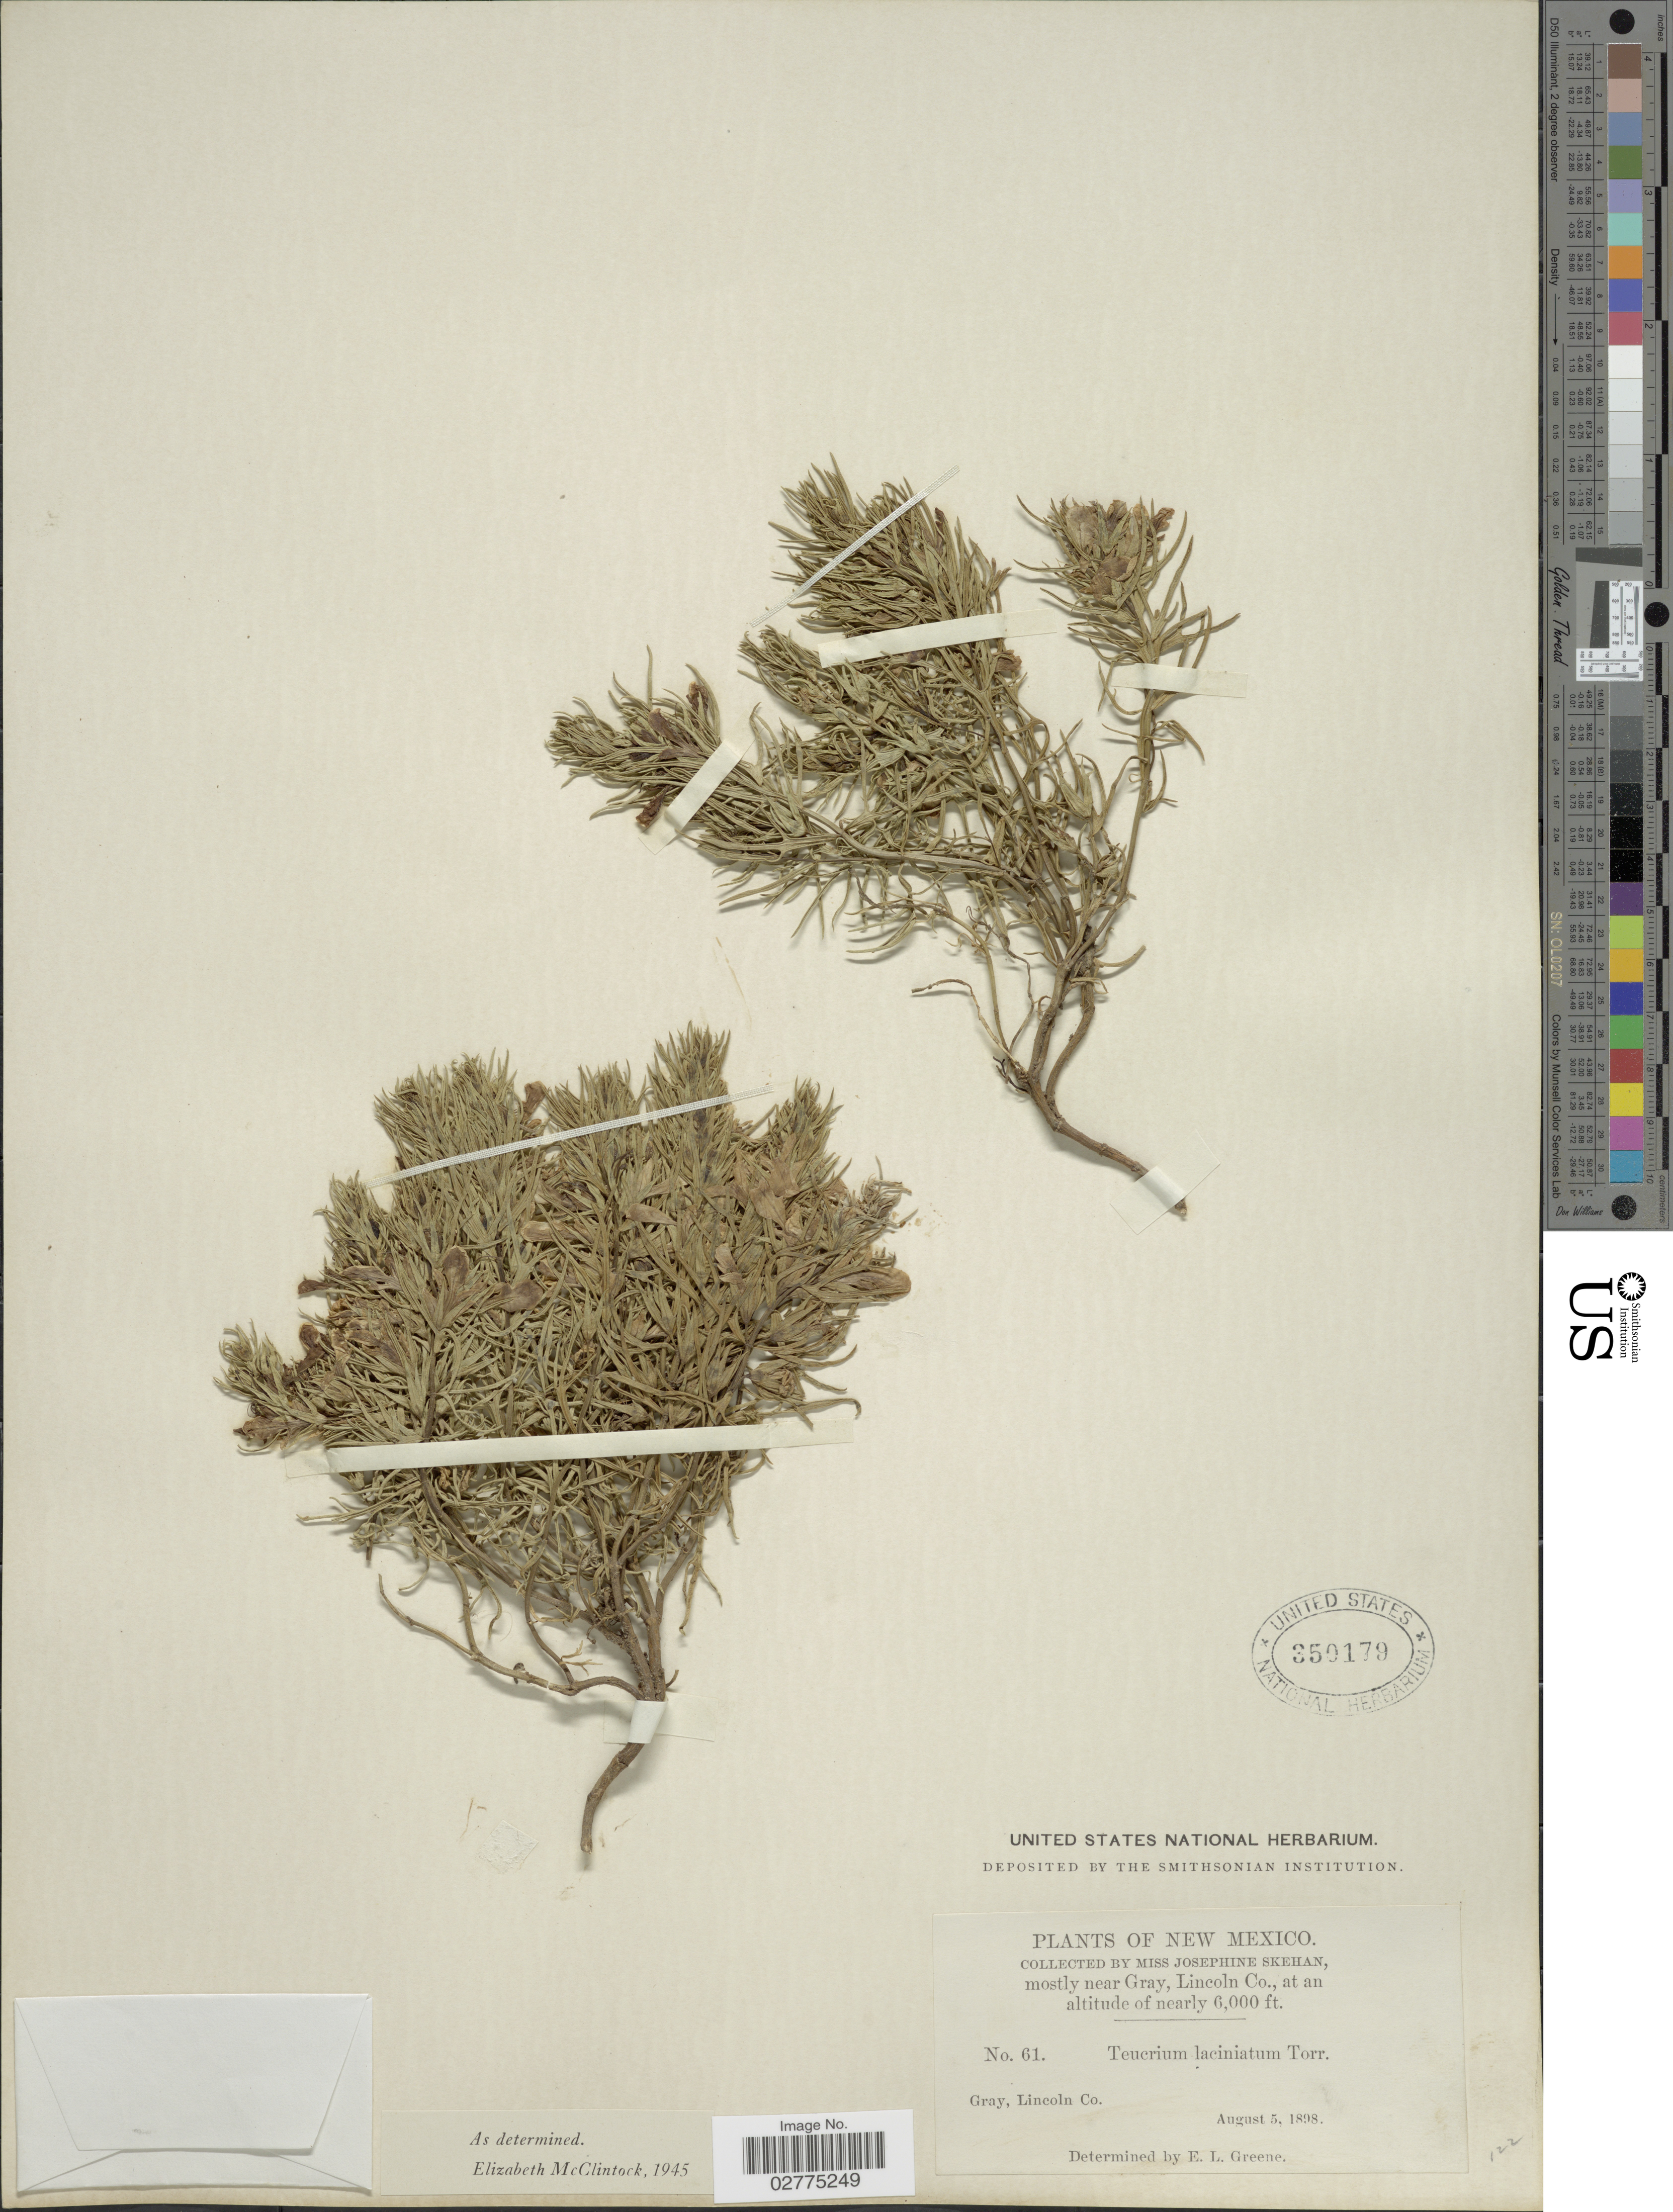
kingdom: Plantae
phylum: Tracheophyta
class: Magnoliopsida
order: Lamiales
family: Lamiaceae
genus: Teucrium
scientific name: Teucrium laciniatum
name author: Torr.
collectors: J. Skehan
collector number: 61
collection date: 1898-08-05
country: United States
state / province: New Mexico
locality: Mostly near Gray, Lincoln Co., Gray, Lincoln Co.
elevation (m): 1829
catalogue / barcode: US 350179